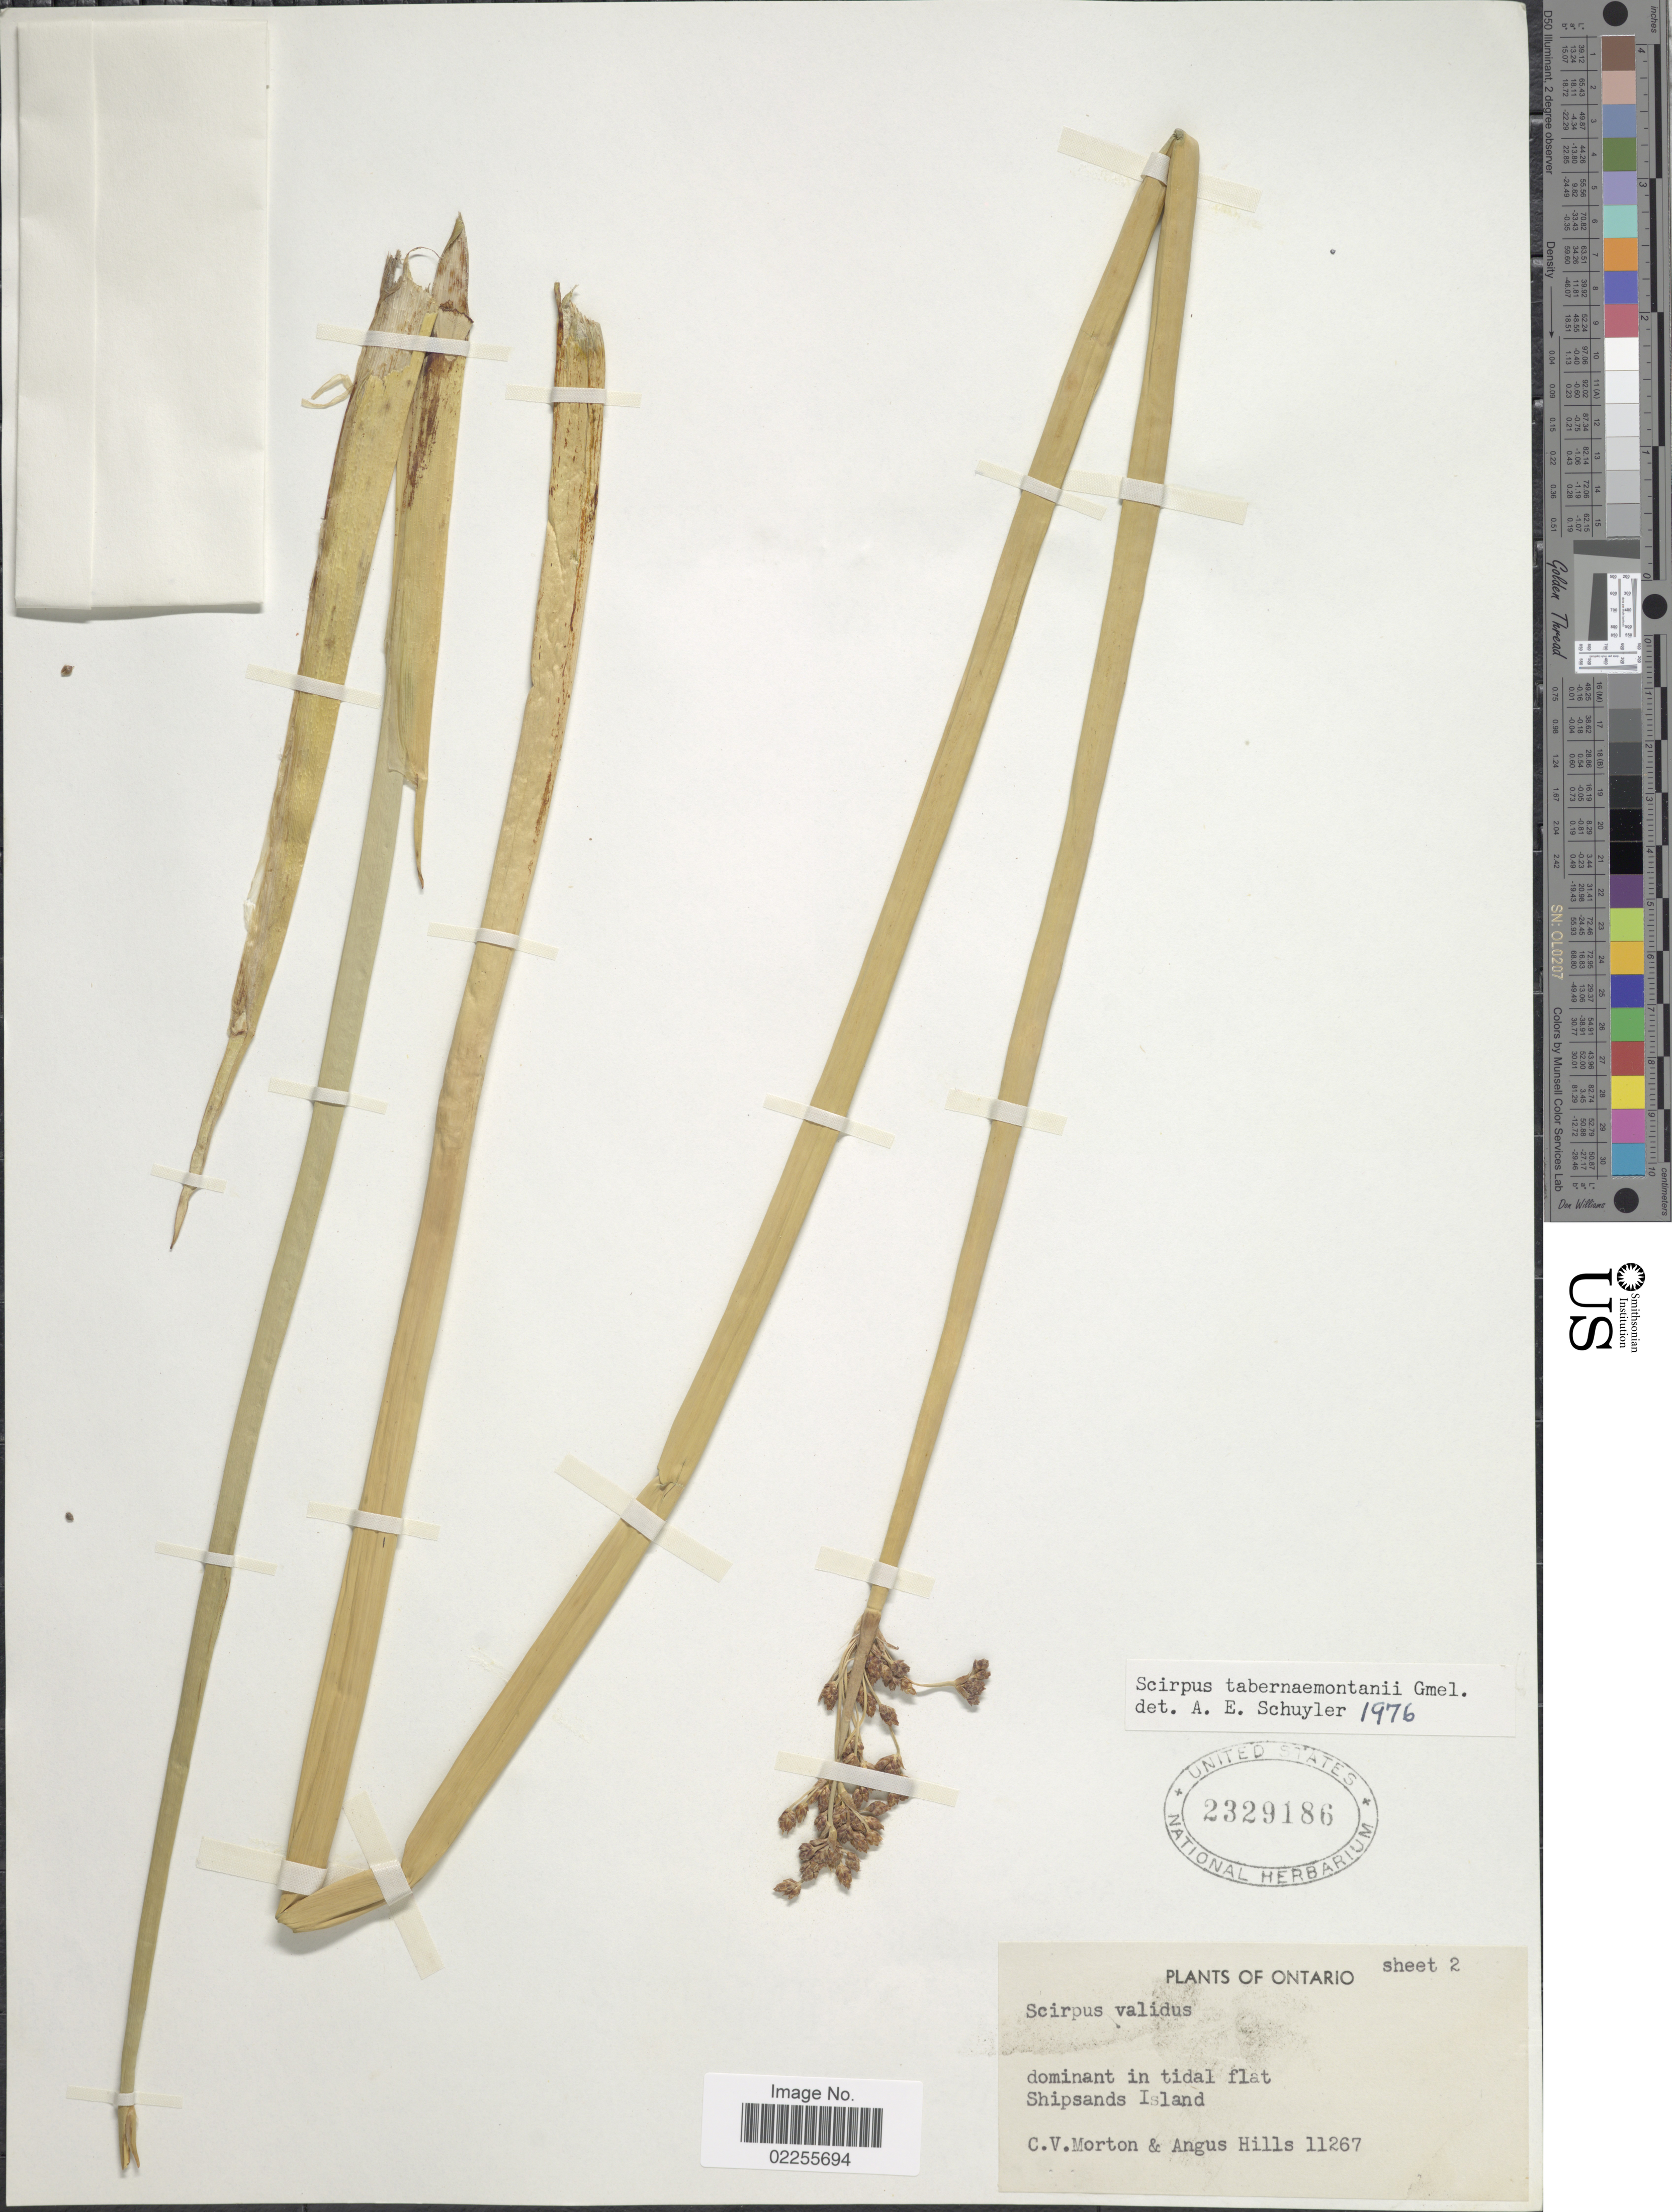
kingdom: Plantae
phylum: Tracheophyta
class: Liliopsida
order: Poales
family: Cyperaceae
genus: Schoenoplectus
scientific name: Schoenoplectus tabernaemontani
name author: (C.C. Gmel.) Palla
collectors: C. V. Morton & A. Hills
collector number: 11267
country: Canada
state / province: Ontario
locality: Dominant in tidal flat, Shipsands Island.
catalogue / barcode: US 2329186